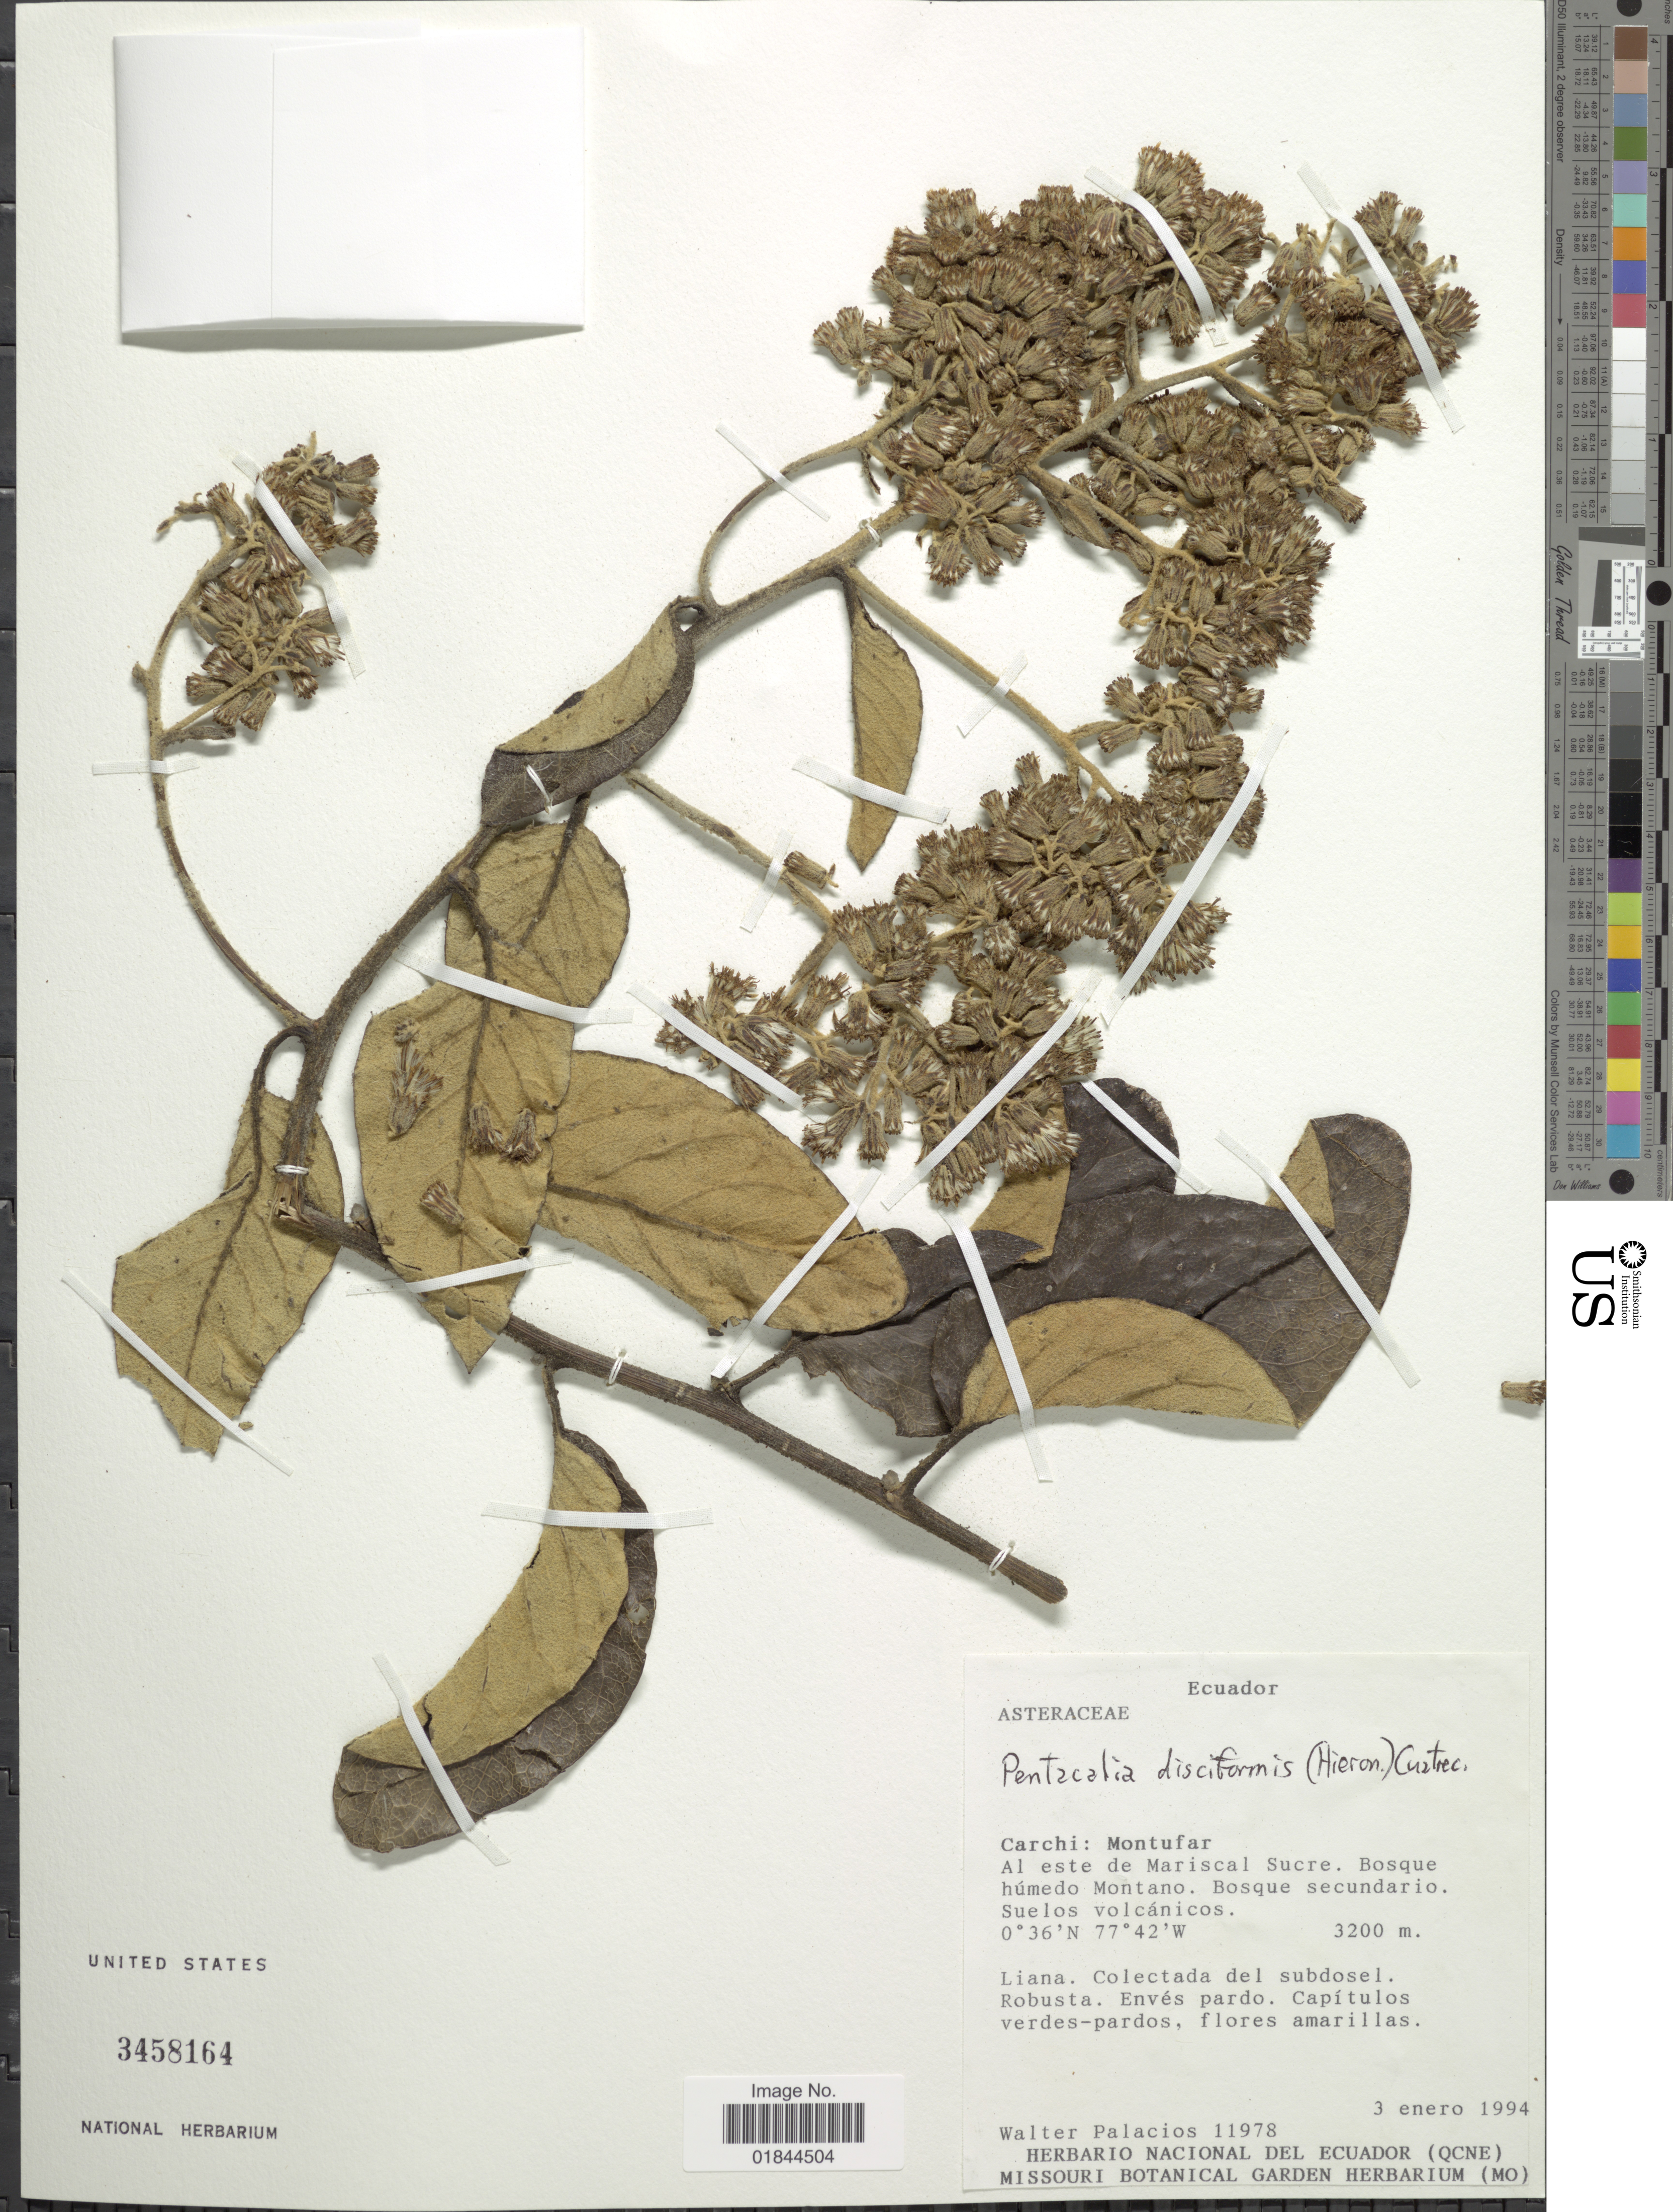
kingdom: Plantae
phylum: Tracheophyta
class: Magnoliopsida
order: Asterales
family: Asteraceae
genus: Pentacalia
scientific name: Pentacalia disciformis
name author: (Hieron.) Cuatrec.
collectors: W. Palacios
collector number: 11978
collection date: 1994-01-03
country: Ecuador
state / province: Carchi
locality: Montufar Al este de Mariscal Sucre. Bosque húmedo Montano. Bosque secundario. Suelos volcánicos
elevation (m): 3200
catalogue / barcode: US 3458164